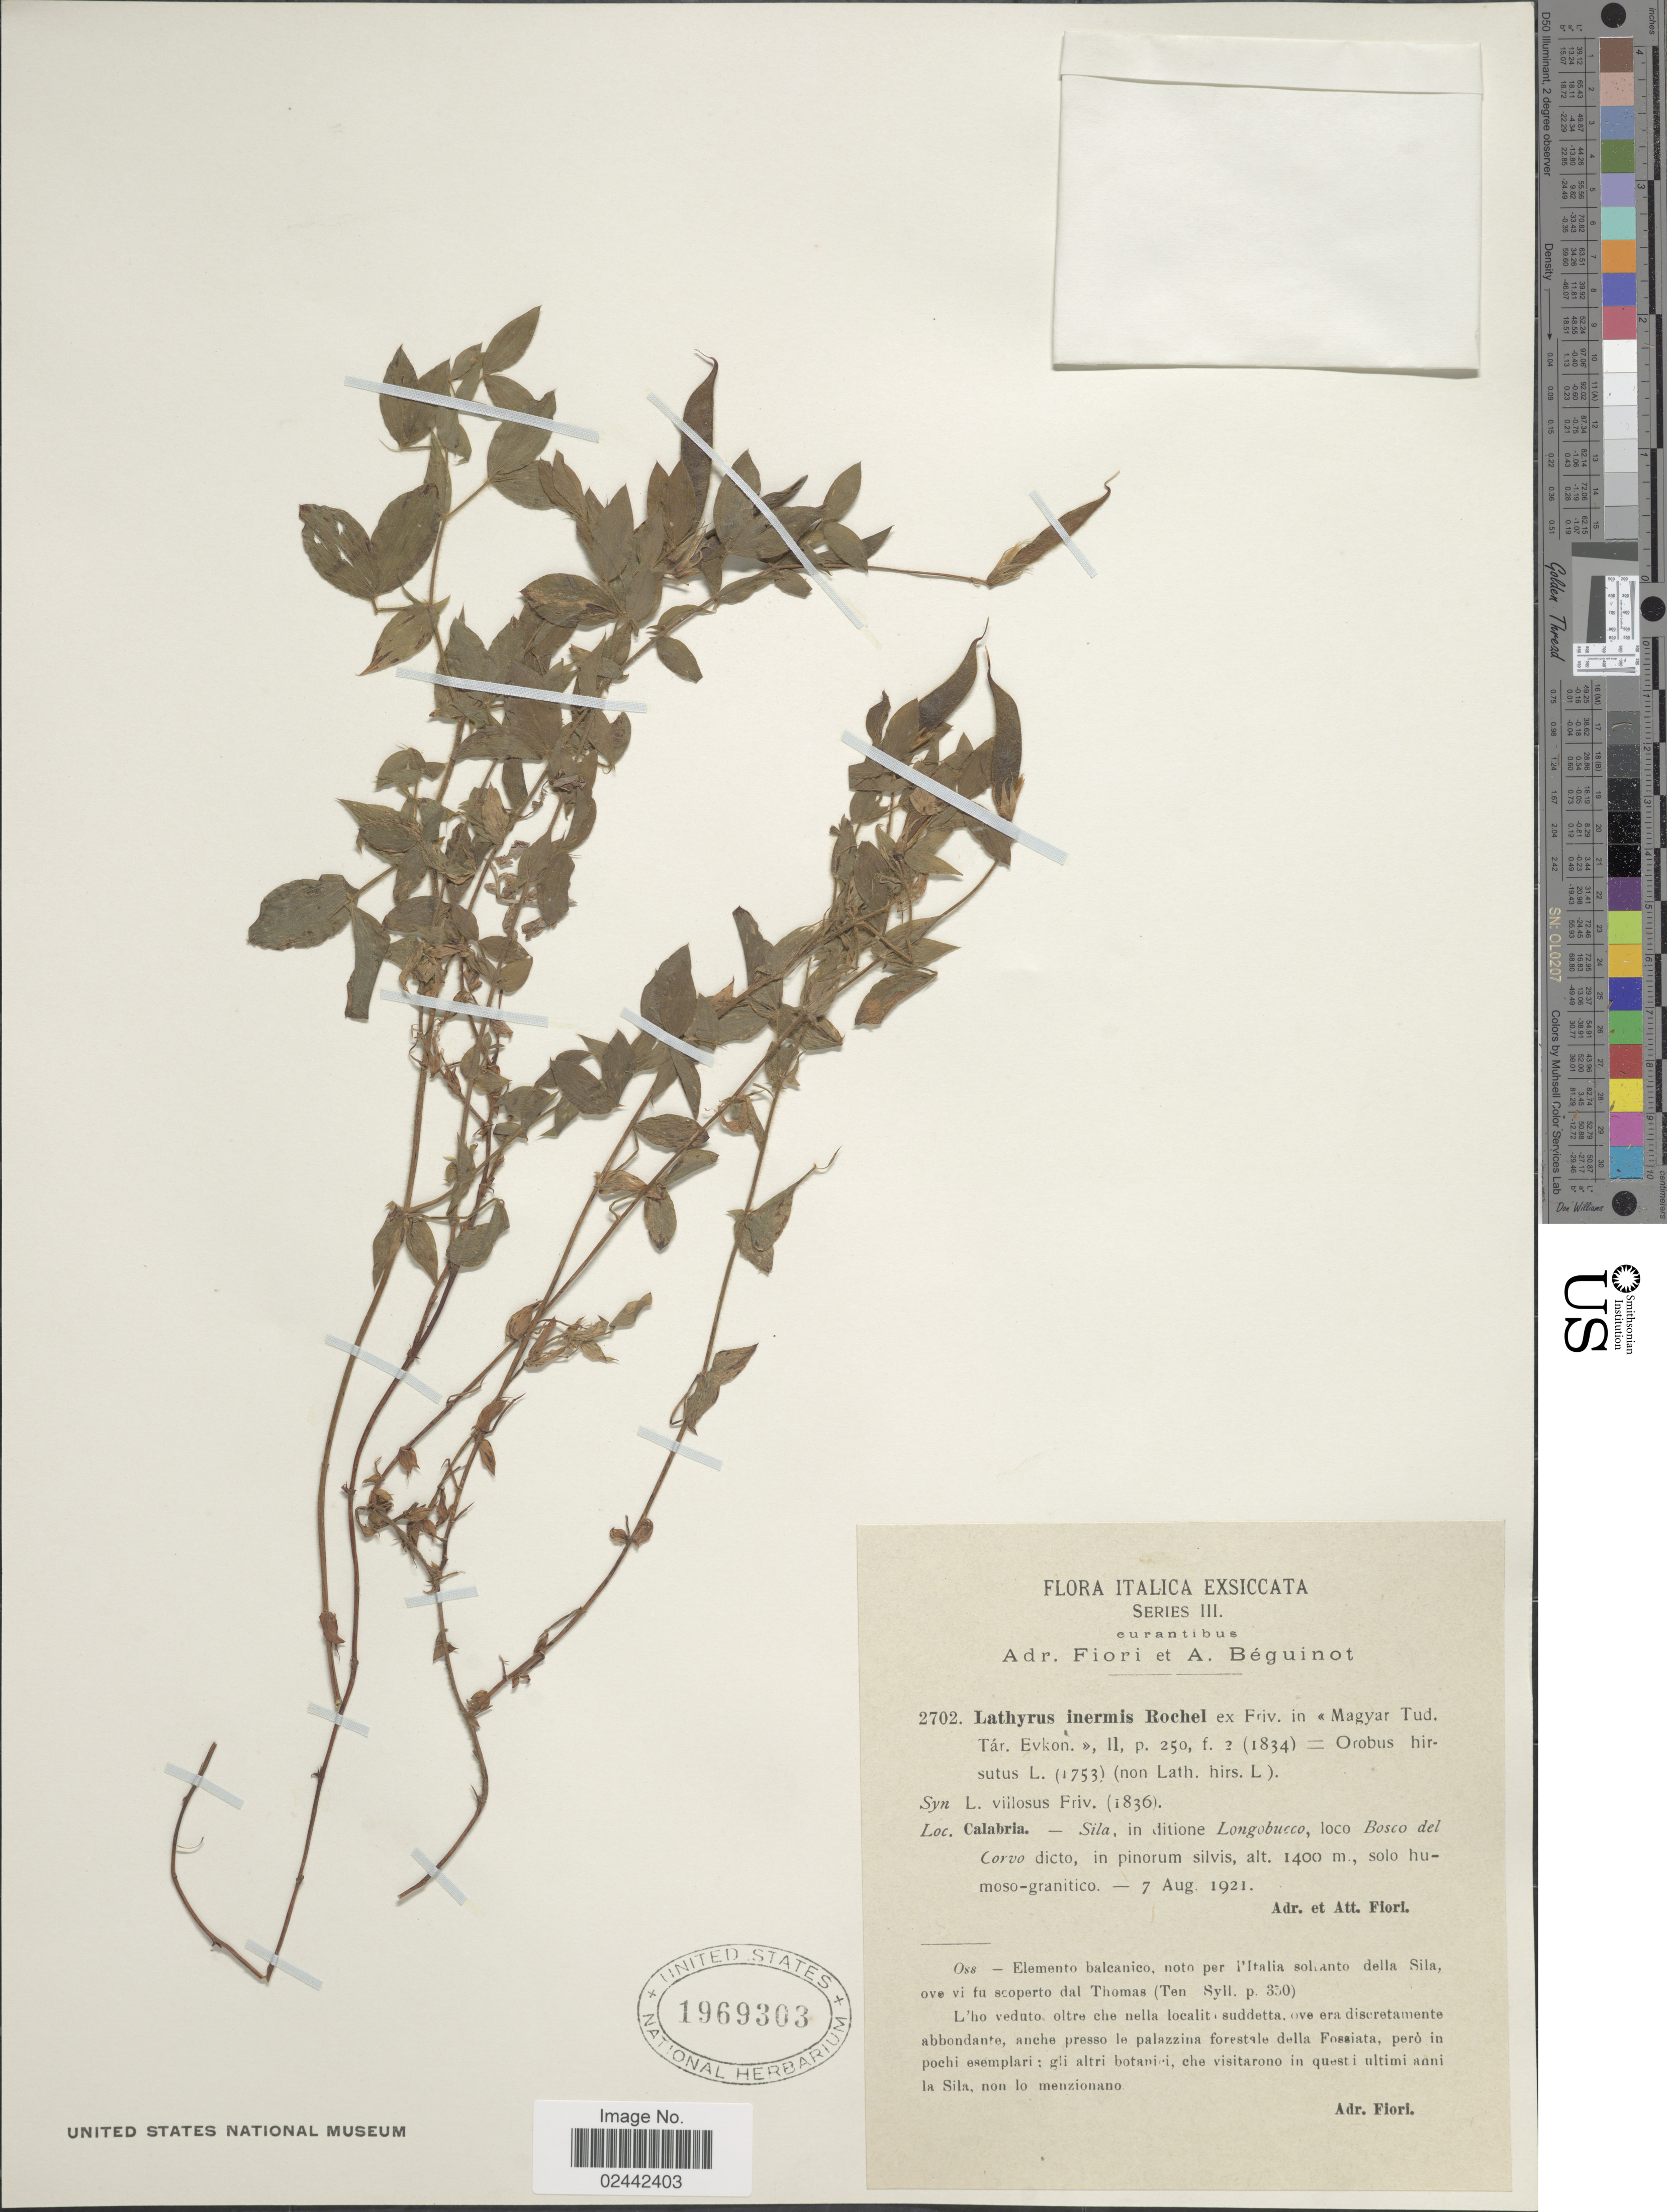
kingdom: Plantae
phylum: Tracheophyta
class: Magnoliopsida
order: Fabales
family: Fabaceae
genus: Lathyrus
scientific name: Lathyrus laxiflorus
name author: (Desf.) Kuntze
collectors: A. Fiori & A. Fiori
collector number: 2702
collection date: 1921-08-07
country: Italy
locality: Italica. Calabra - Sila, in ditione Longobucco, loco Bosco del Corvo dicto, in pinorum silvis.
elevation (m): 1400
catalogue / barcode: US 1969303